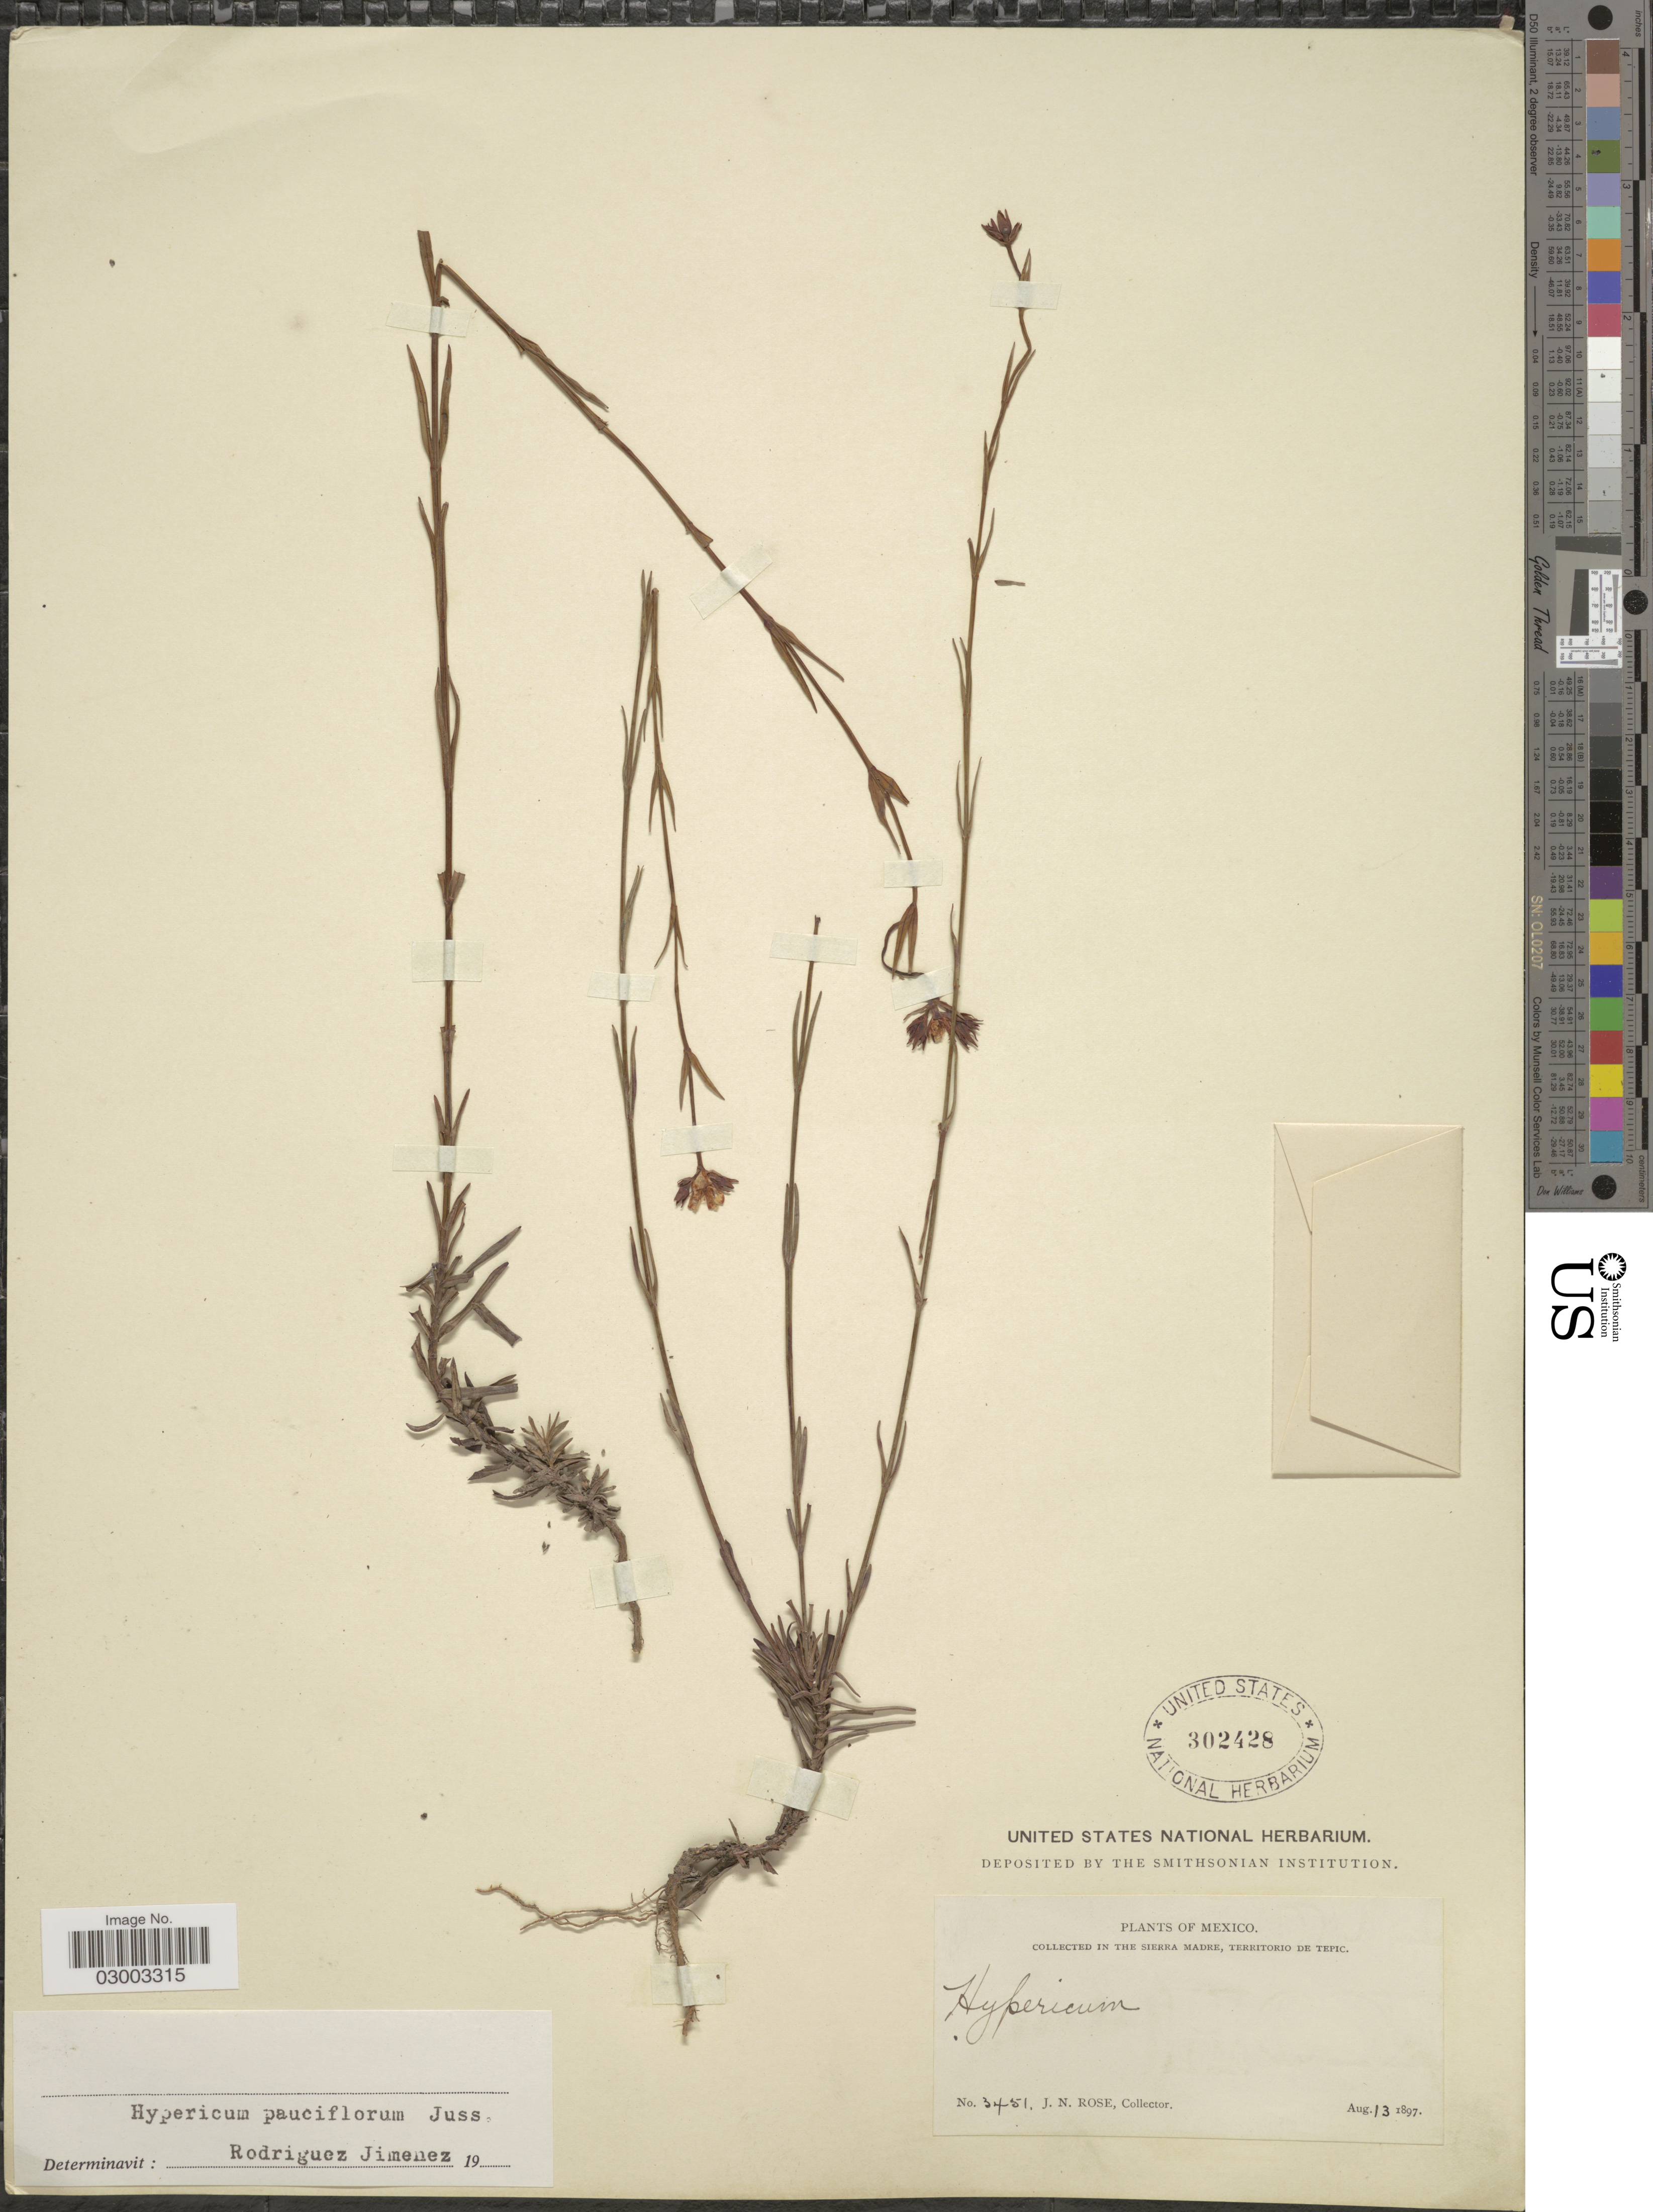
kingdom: Plantae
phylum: Tracheophyta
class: Magnoliopsida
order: Malpighiales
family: Hypericaceae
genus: Hypericum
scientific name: Hypericum pauciflorum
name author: Kunth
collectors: J. N. Rose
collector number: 3451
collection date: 1897-08-13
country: Mexico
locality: In the Sierra Madre, Territorio de Tepic.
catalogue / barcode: US 302428